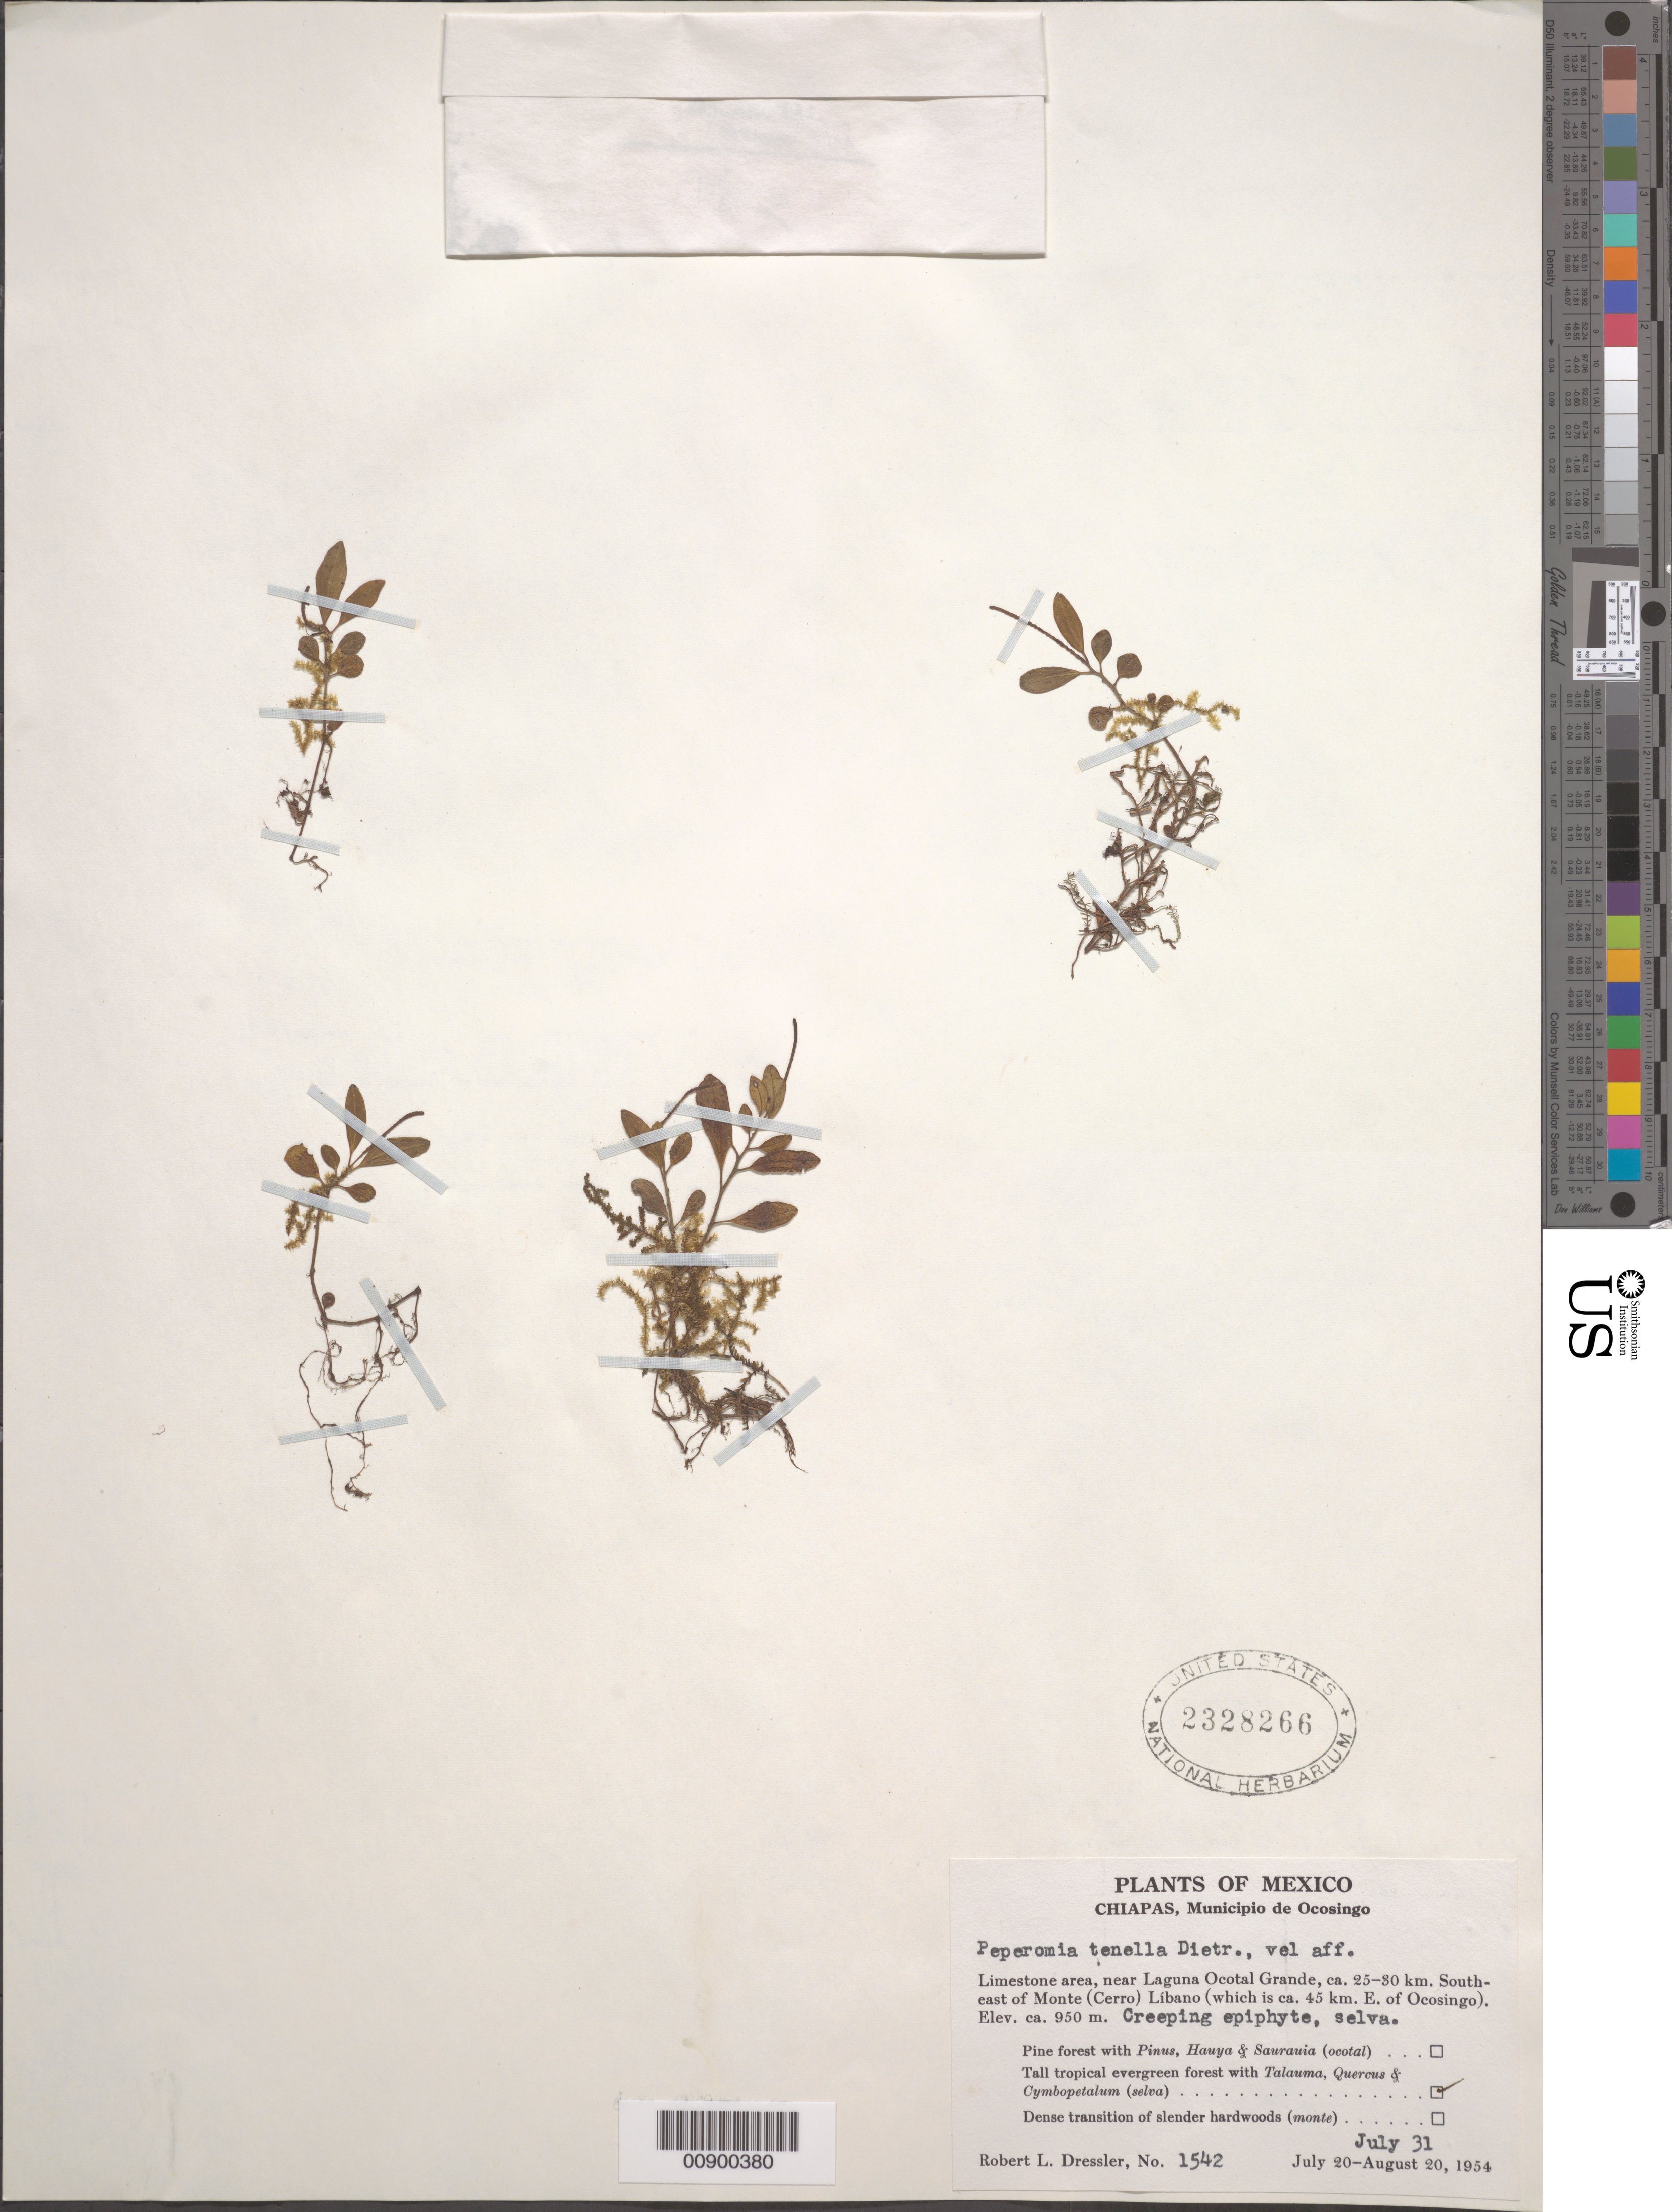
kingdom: Plantae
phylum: Tracheophyta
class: Magnoliopsida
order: Piperales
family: Piperaceae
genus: Peperomia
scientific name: Peperomia tenella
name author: (Sw.) A. Dietr.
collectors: R. Dressler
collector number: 1542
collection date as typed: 31 Jul 1954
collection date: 1954-07-31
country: Mexico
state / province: Chiapas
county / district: Ocosingo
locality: Chiapas, Municipio de Ocosingo. Limestone area, near Laguna Ocotal Grande, ca. 25-30 km. South-east of Monte (Cerro) Líbano (which is ca. 45 km. E of Ocosingo).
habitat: Tall tropical evergreen forest with Talauma, Quercus & Cymbopetalum (selva).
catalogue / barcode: US 2328266